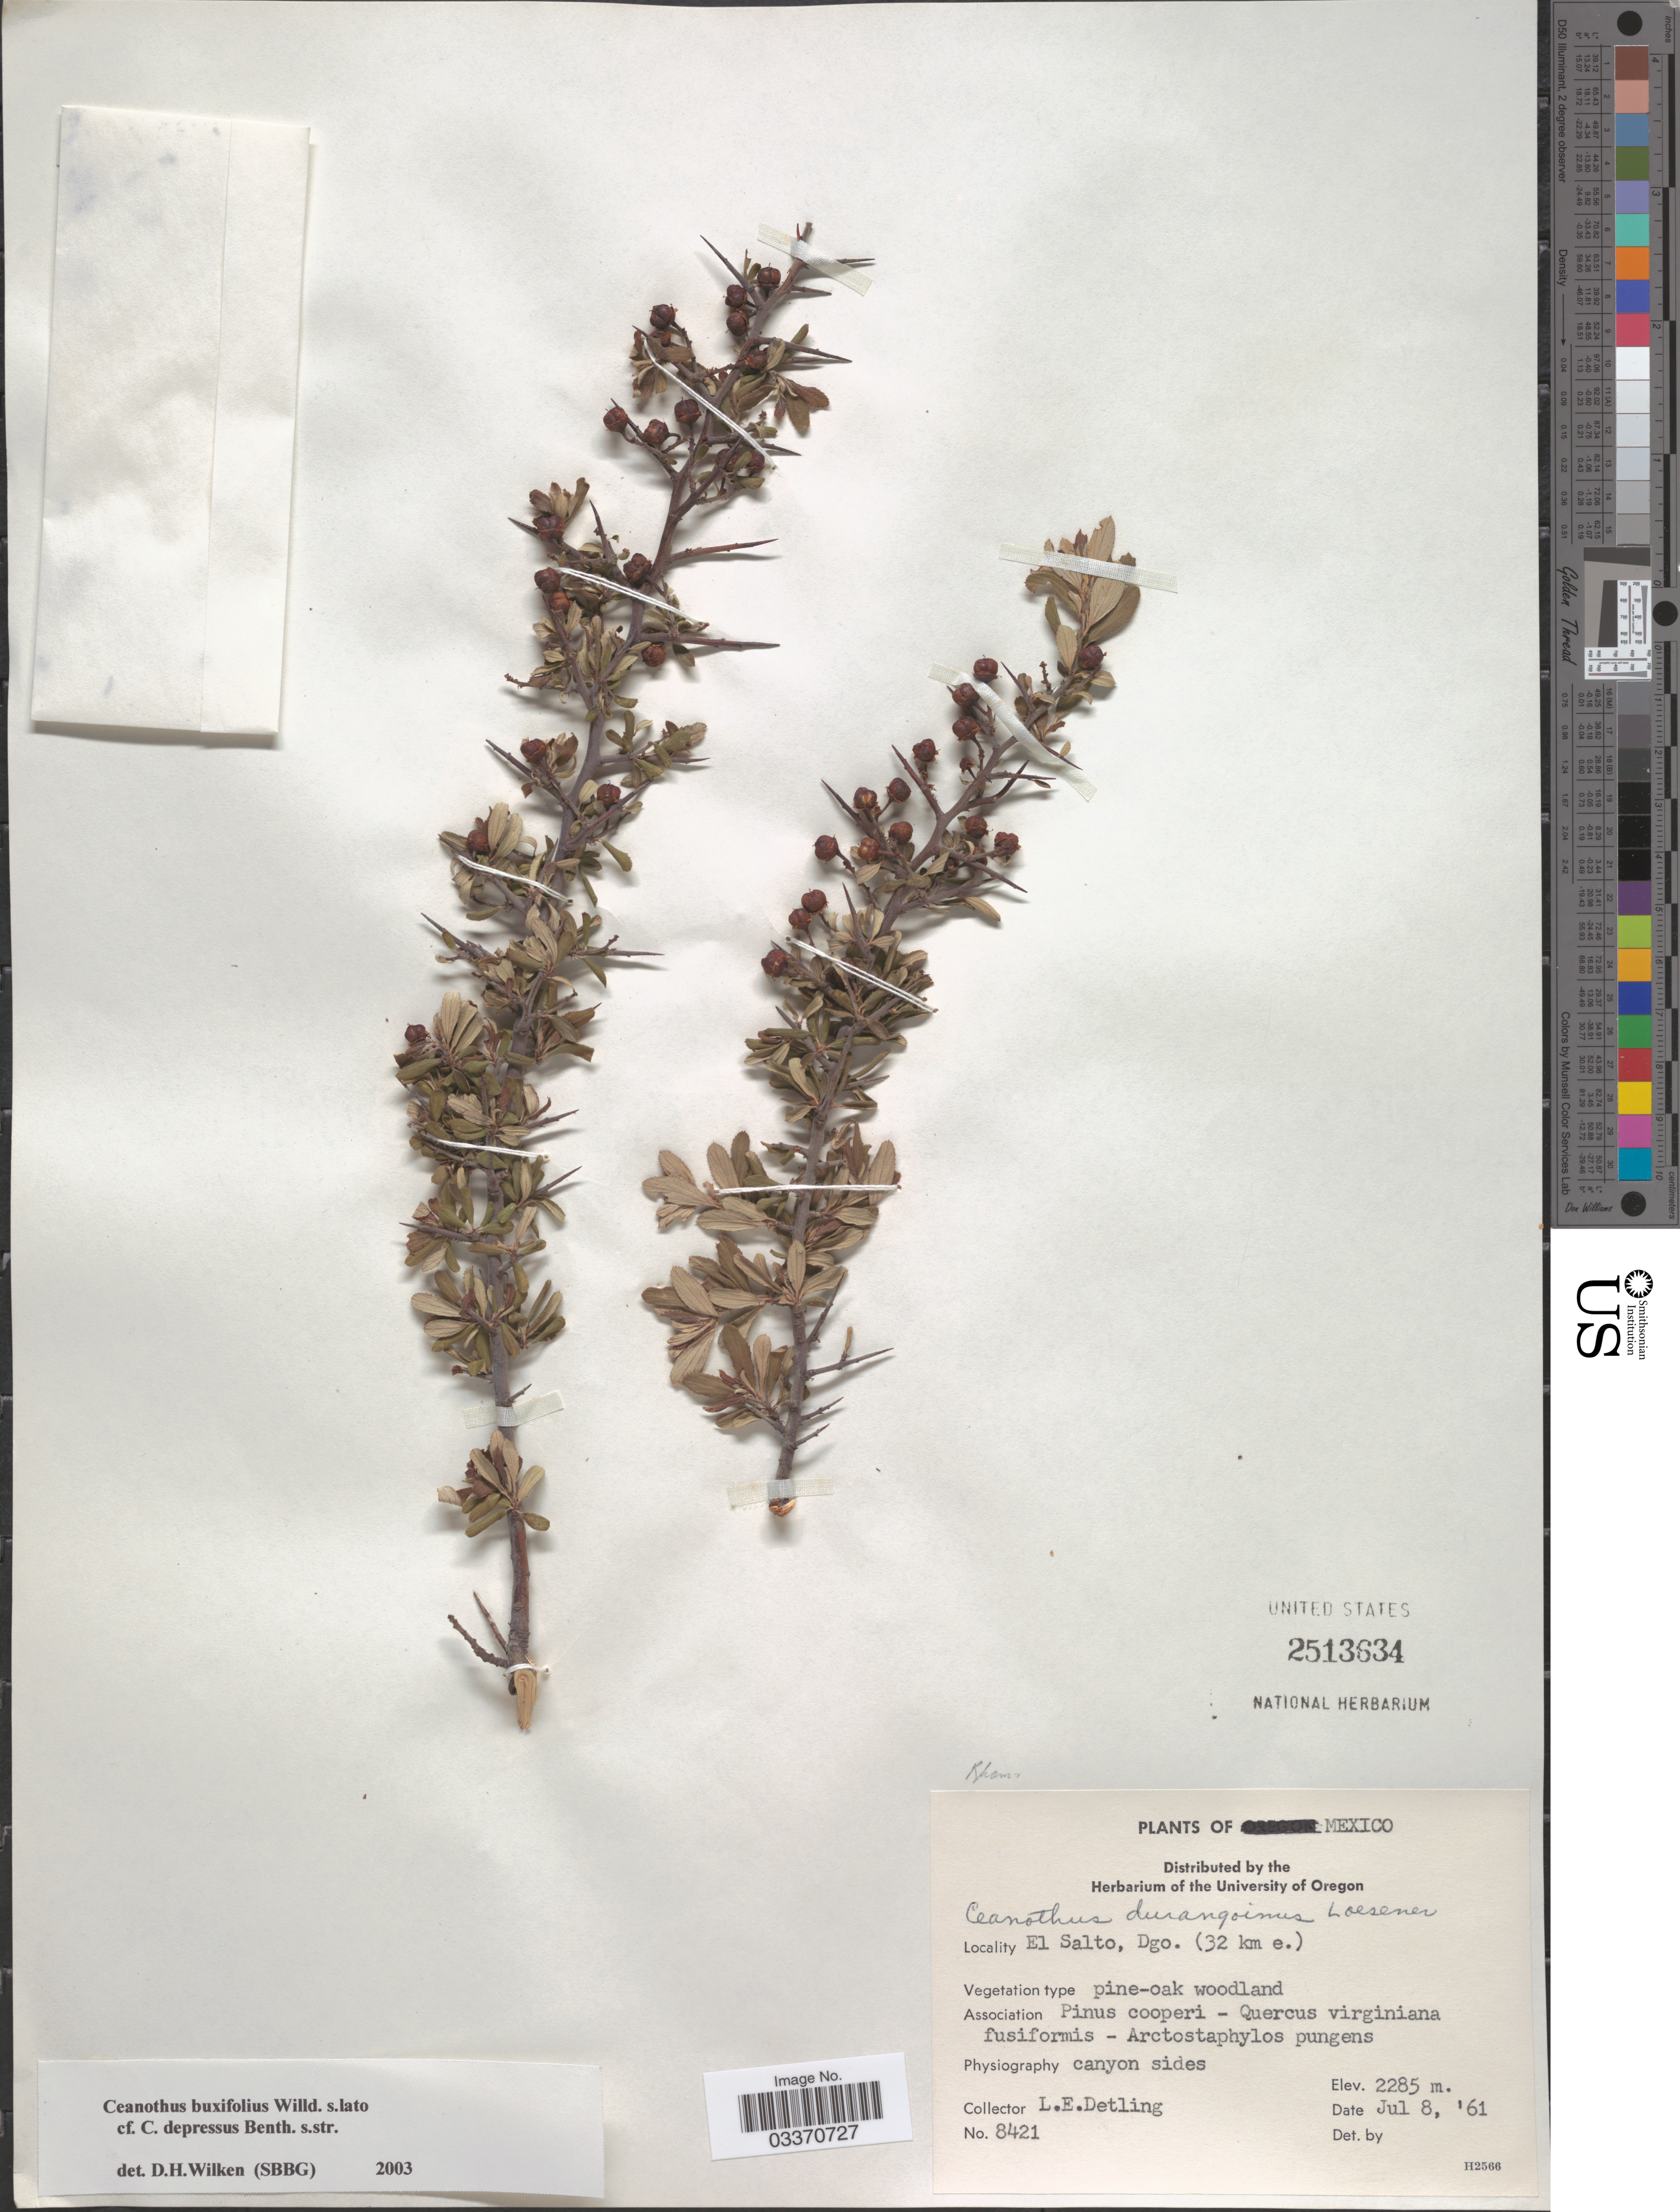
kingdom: Plantae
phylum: Tracheophyta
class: Magnoliopsida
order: Rosales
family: Rhamnaceae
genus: Ceanothus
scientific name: Ceanothus buxifolius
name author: Willd. ex Roem. & Schult.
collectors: L. E. Detling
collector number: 8421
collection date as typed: Transcribed d/m/y: 8/7/61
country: Mexico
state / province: Durango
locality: El Salto (32 km e.).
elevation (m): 2285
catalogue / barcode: US 2513634